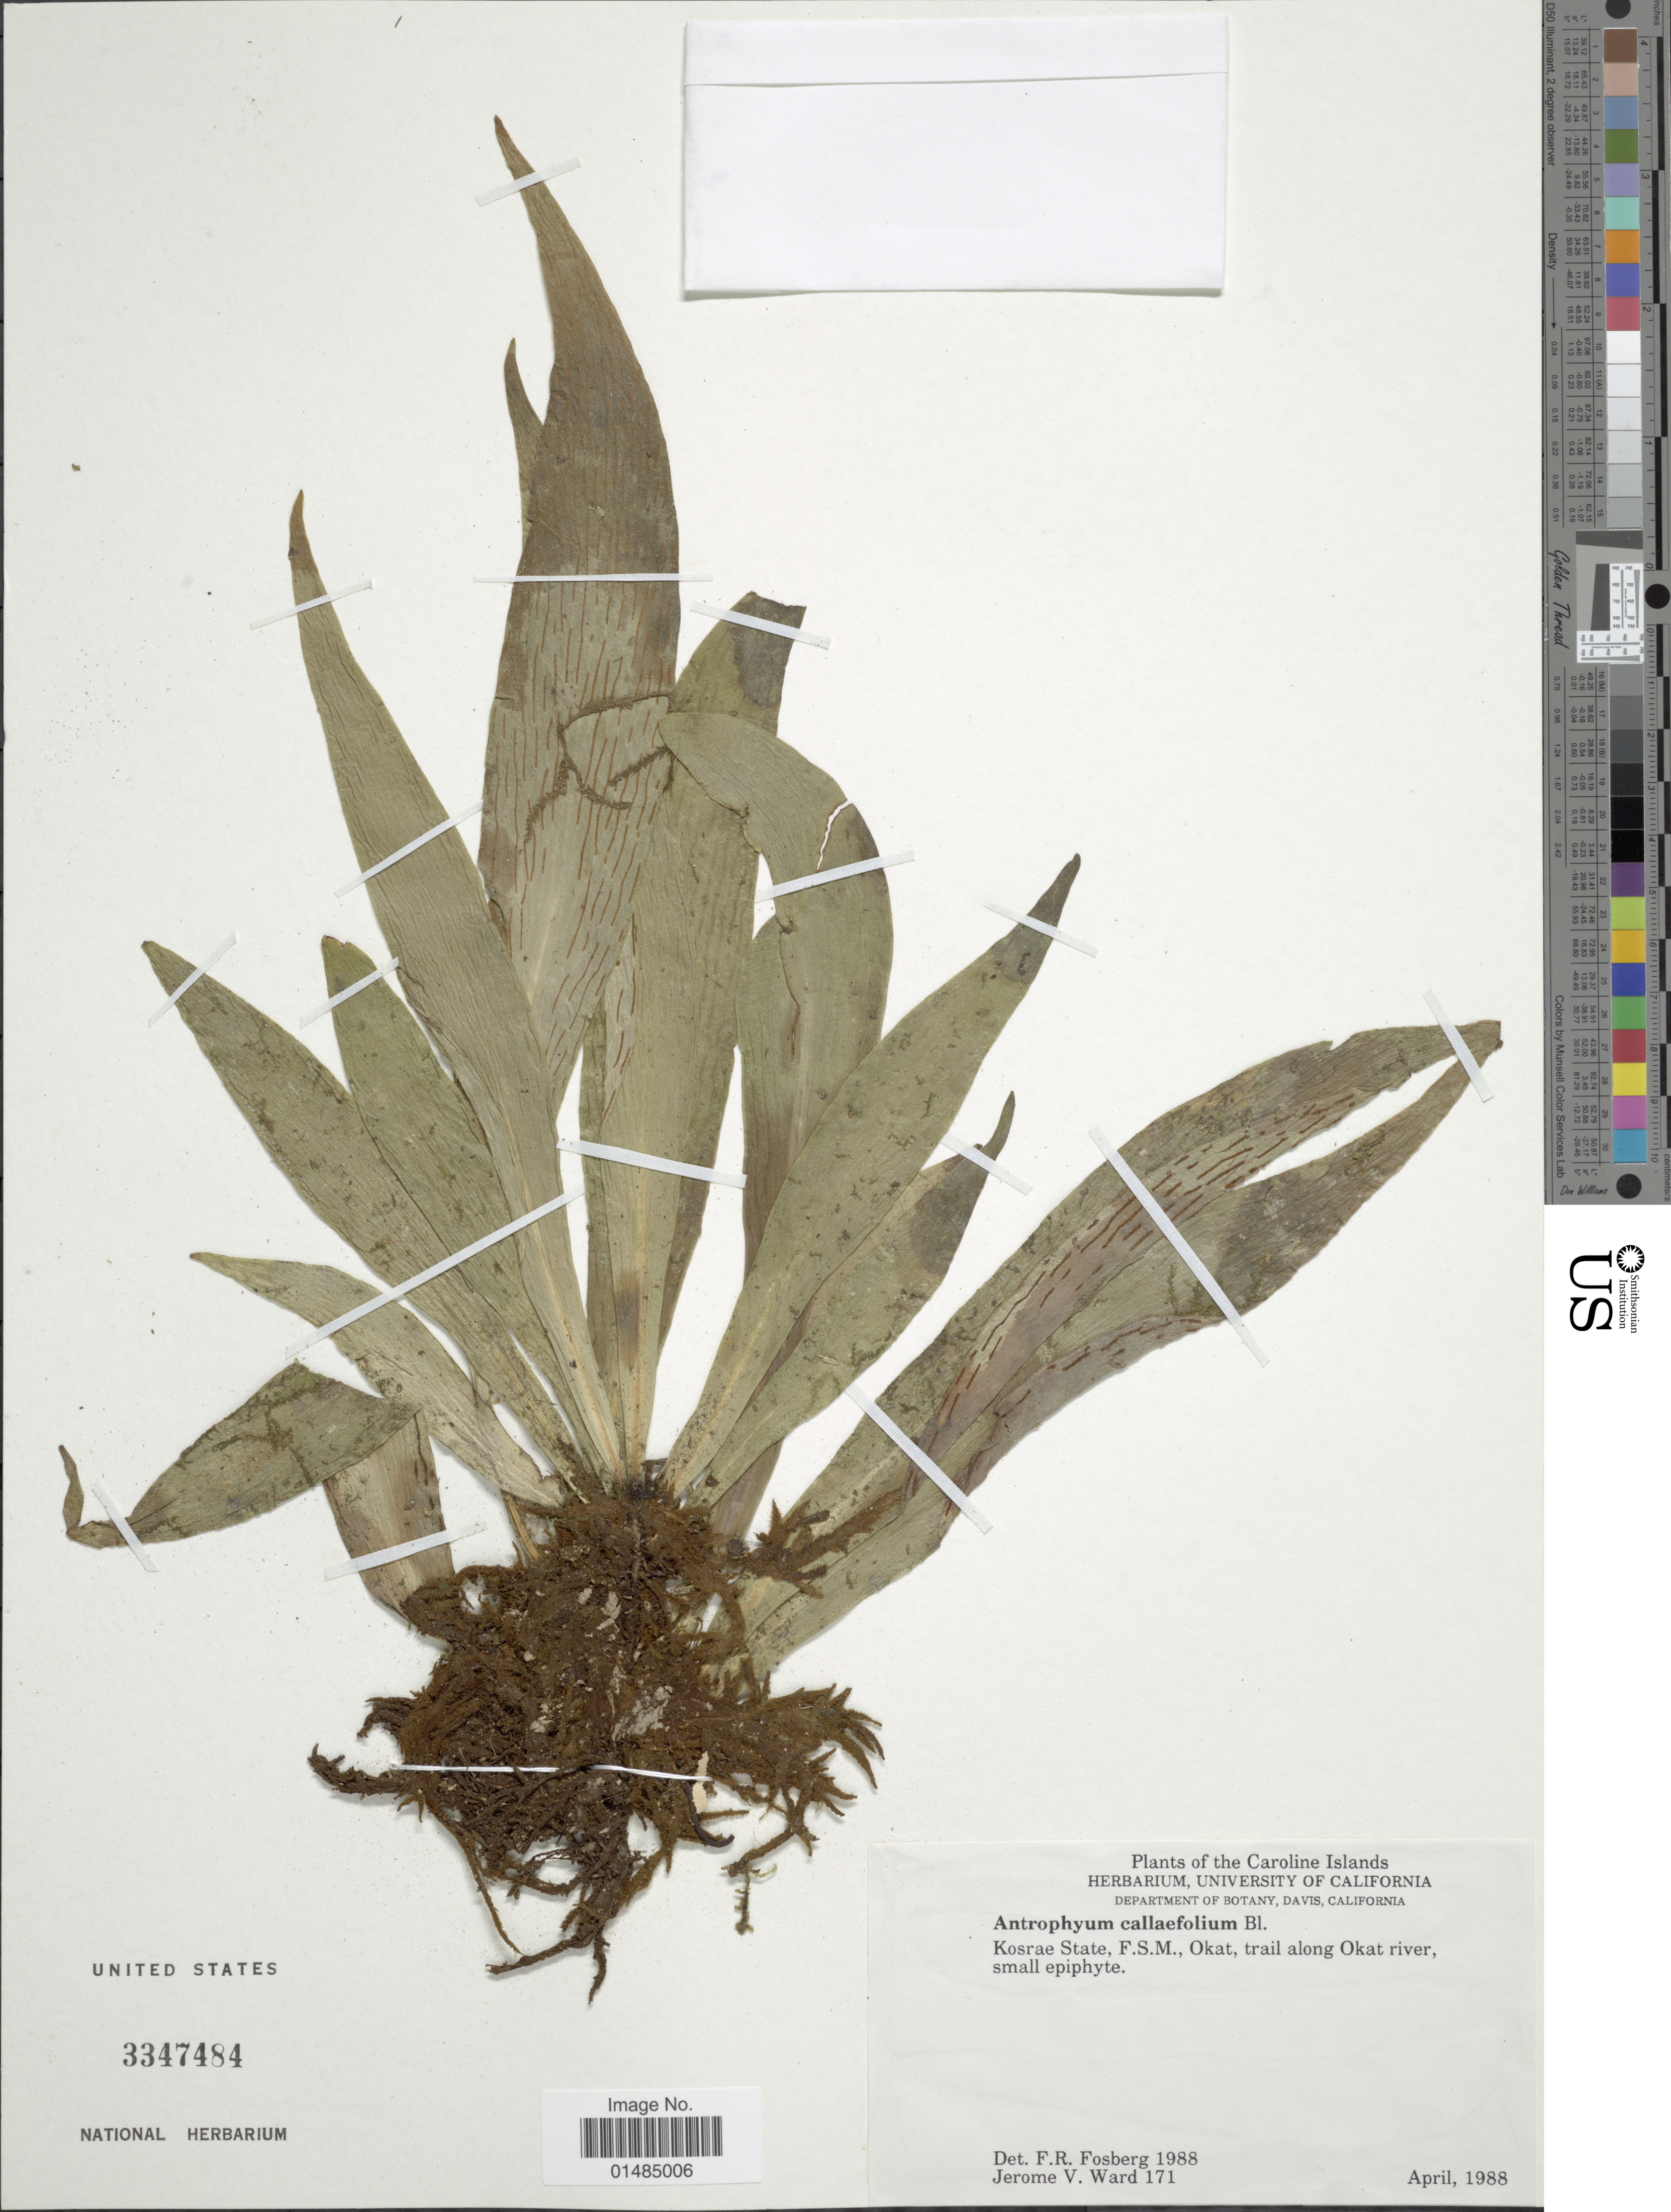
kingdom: Plantae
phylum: Tracheophyta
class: Polypodiopsida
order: Polypodiales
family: Pteridaceae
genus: Antrophyum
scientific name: Antrophyum callifolium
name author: Blume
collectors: J. V. Ward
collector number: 171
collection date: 1988-04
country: Micronesia, Federated States of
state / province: Kosrae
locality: The Caroline Islands, Kosrae State, F.S.M., Okat, trail along Okat River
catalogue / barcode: US 3347484